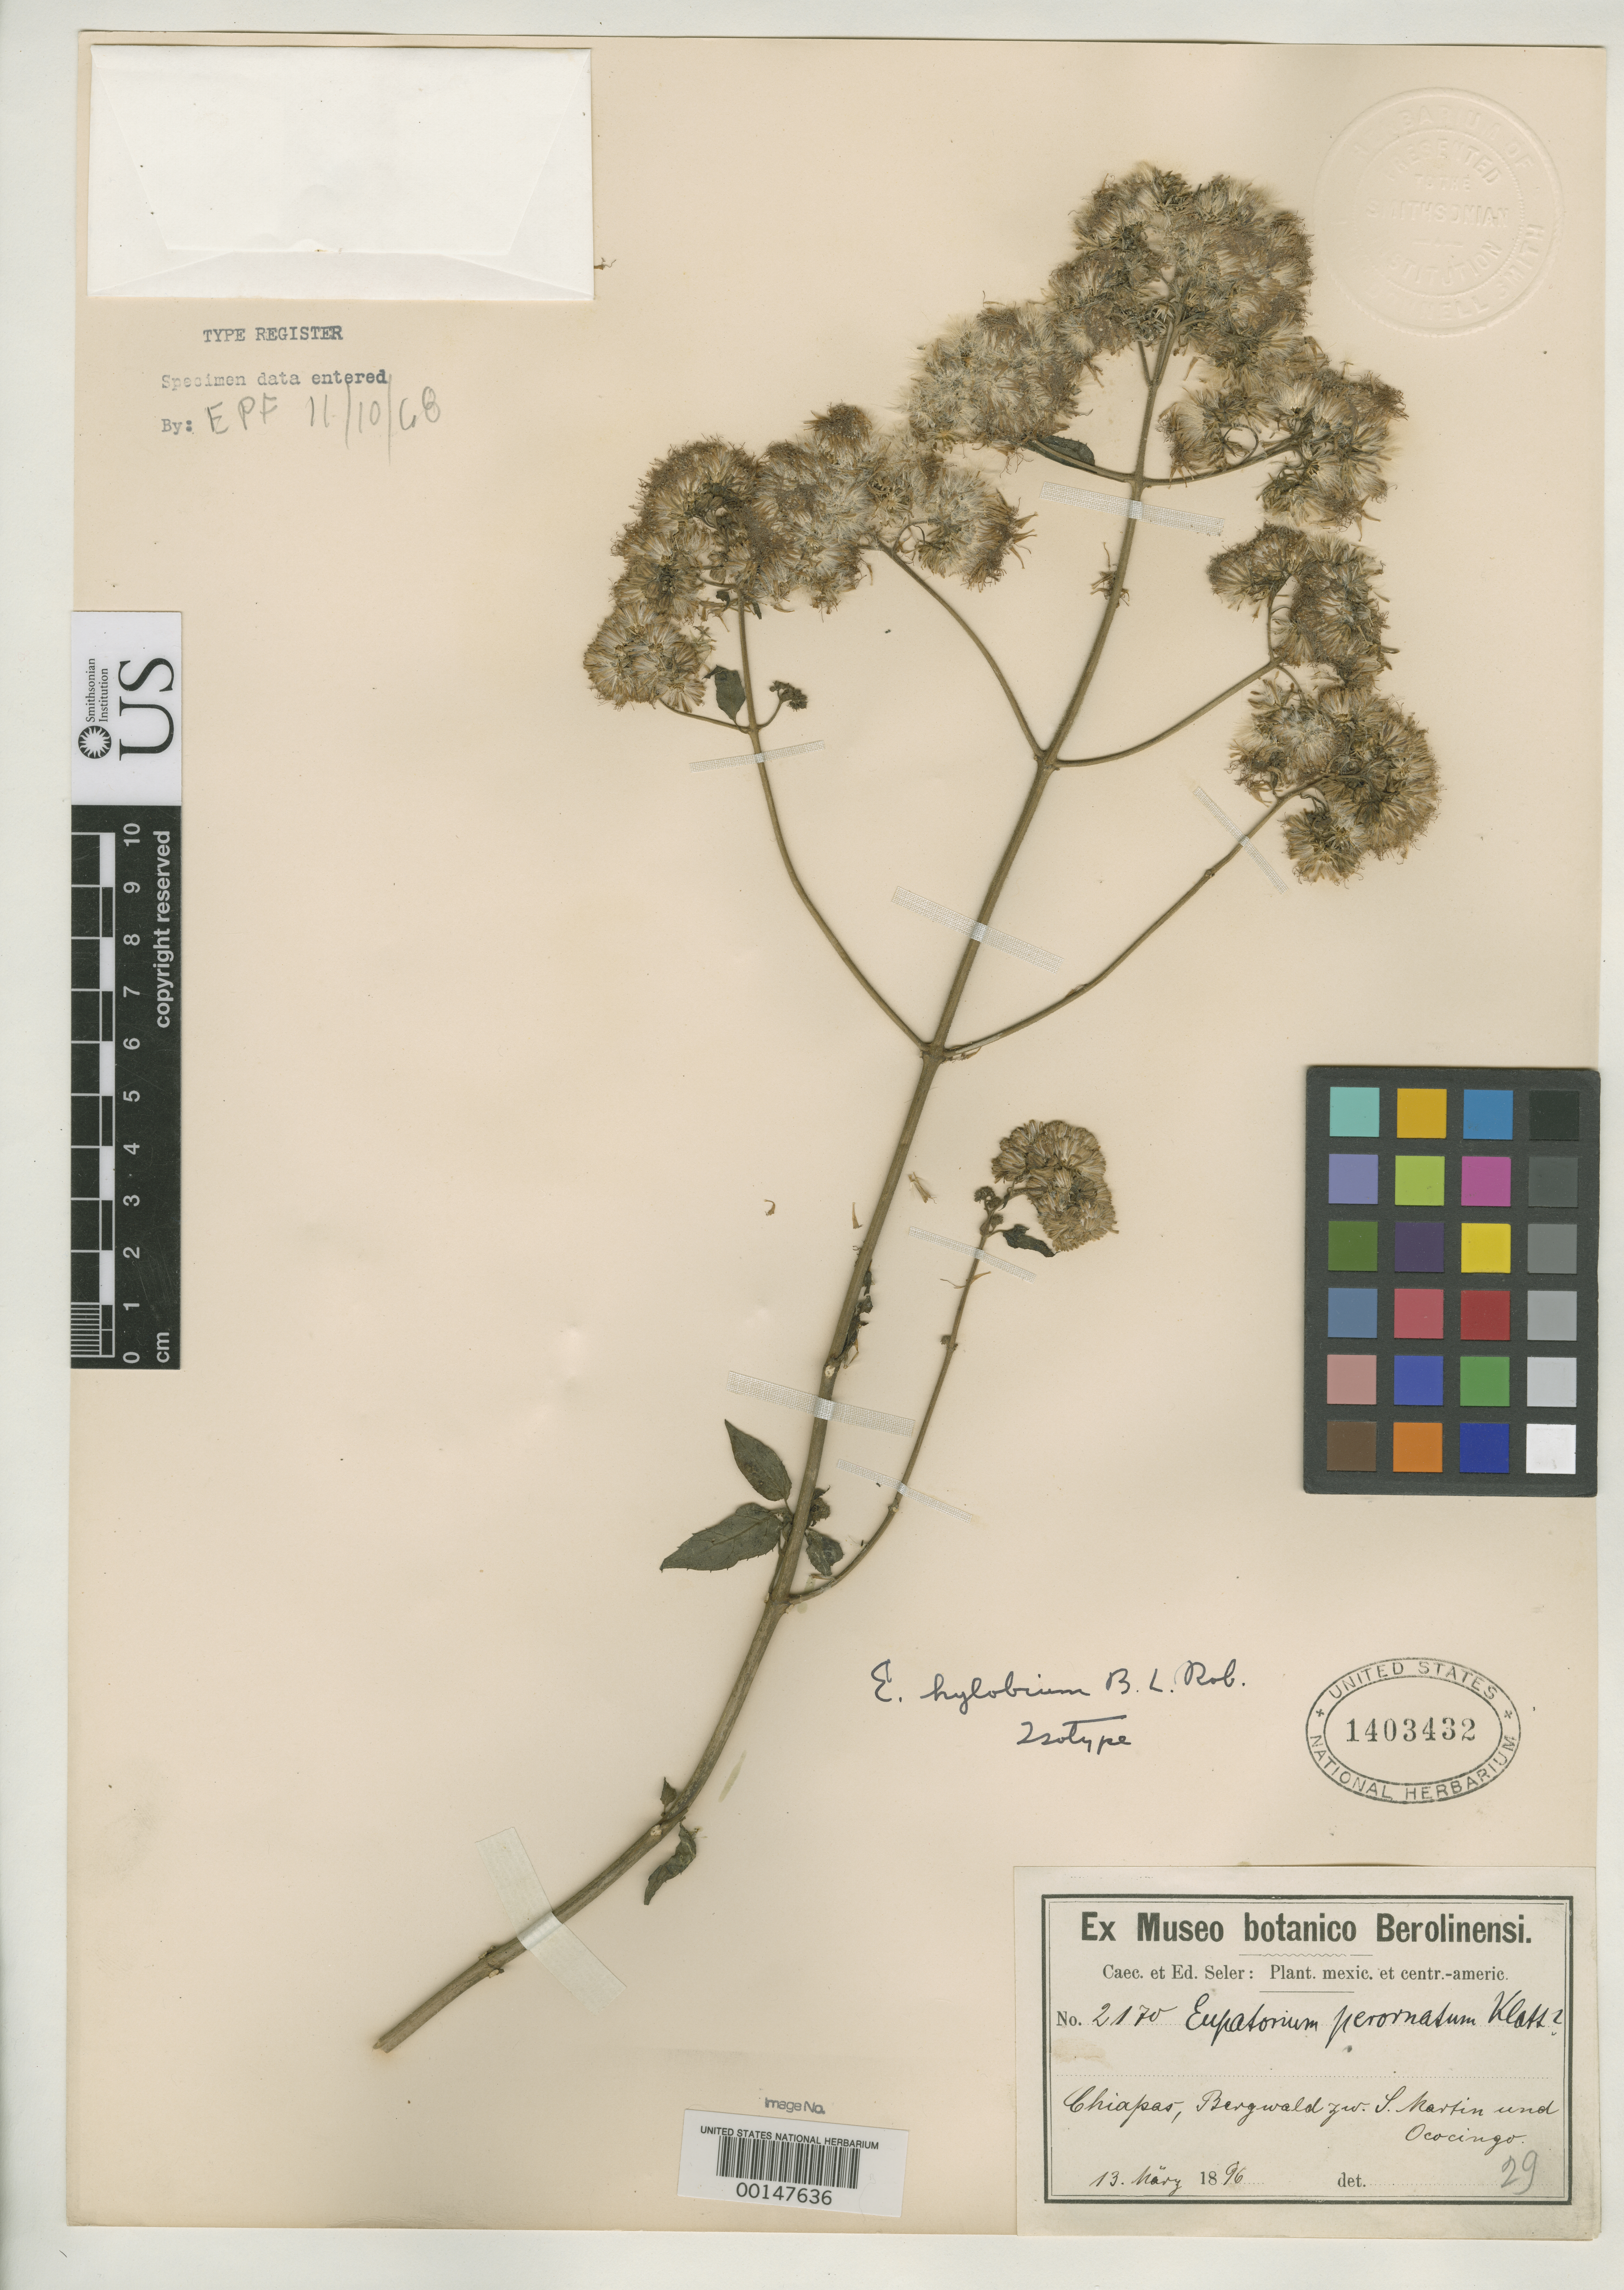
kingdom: Plantae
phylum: Tracheophyta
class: Magnoliopsida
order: Asterales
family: Asteraceae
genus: Eupatorium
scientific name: Eupatorium hylobium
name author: B.L. Rob.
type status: Isotype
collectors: C. Seler & E. Seler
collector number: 2170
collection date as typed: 13 --- 1896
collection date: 1896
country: Mexico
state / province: Chiapas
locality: Ococingo.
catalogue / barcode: US 1403432